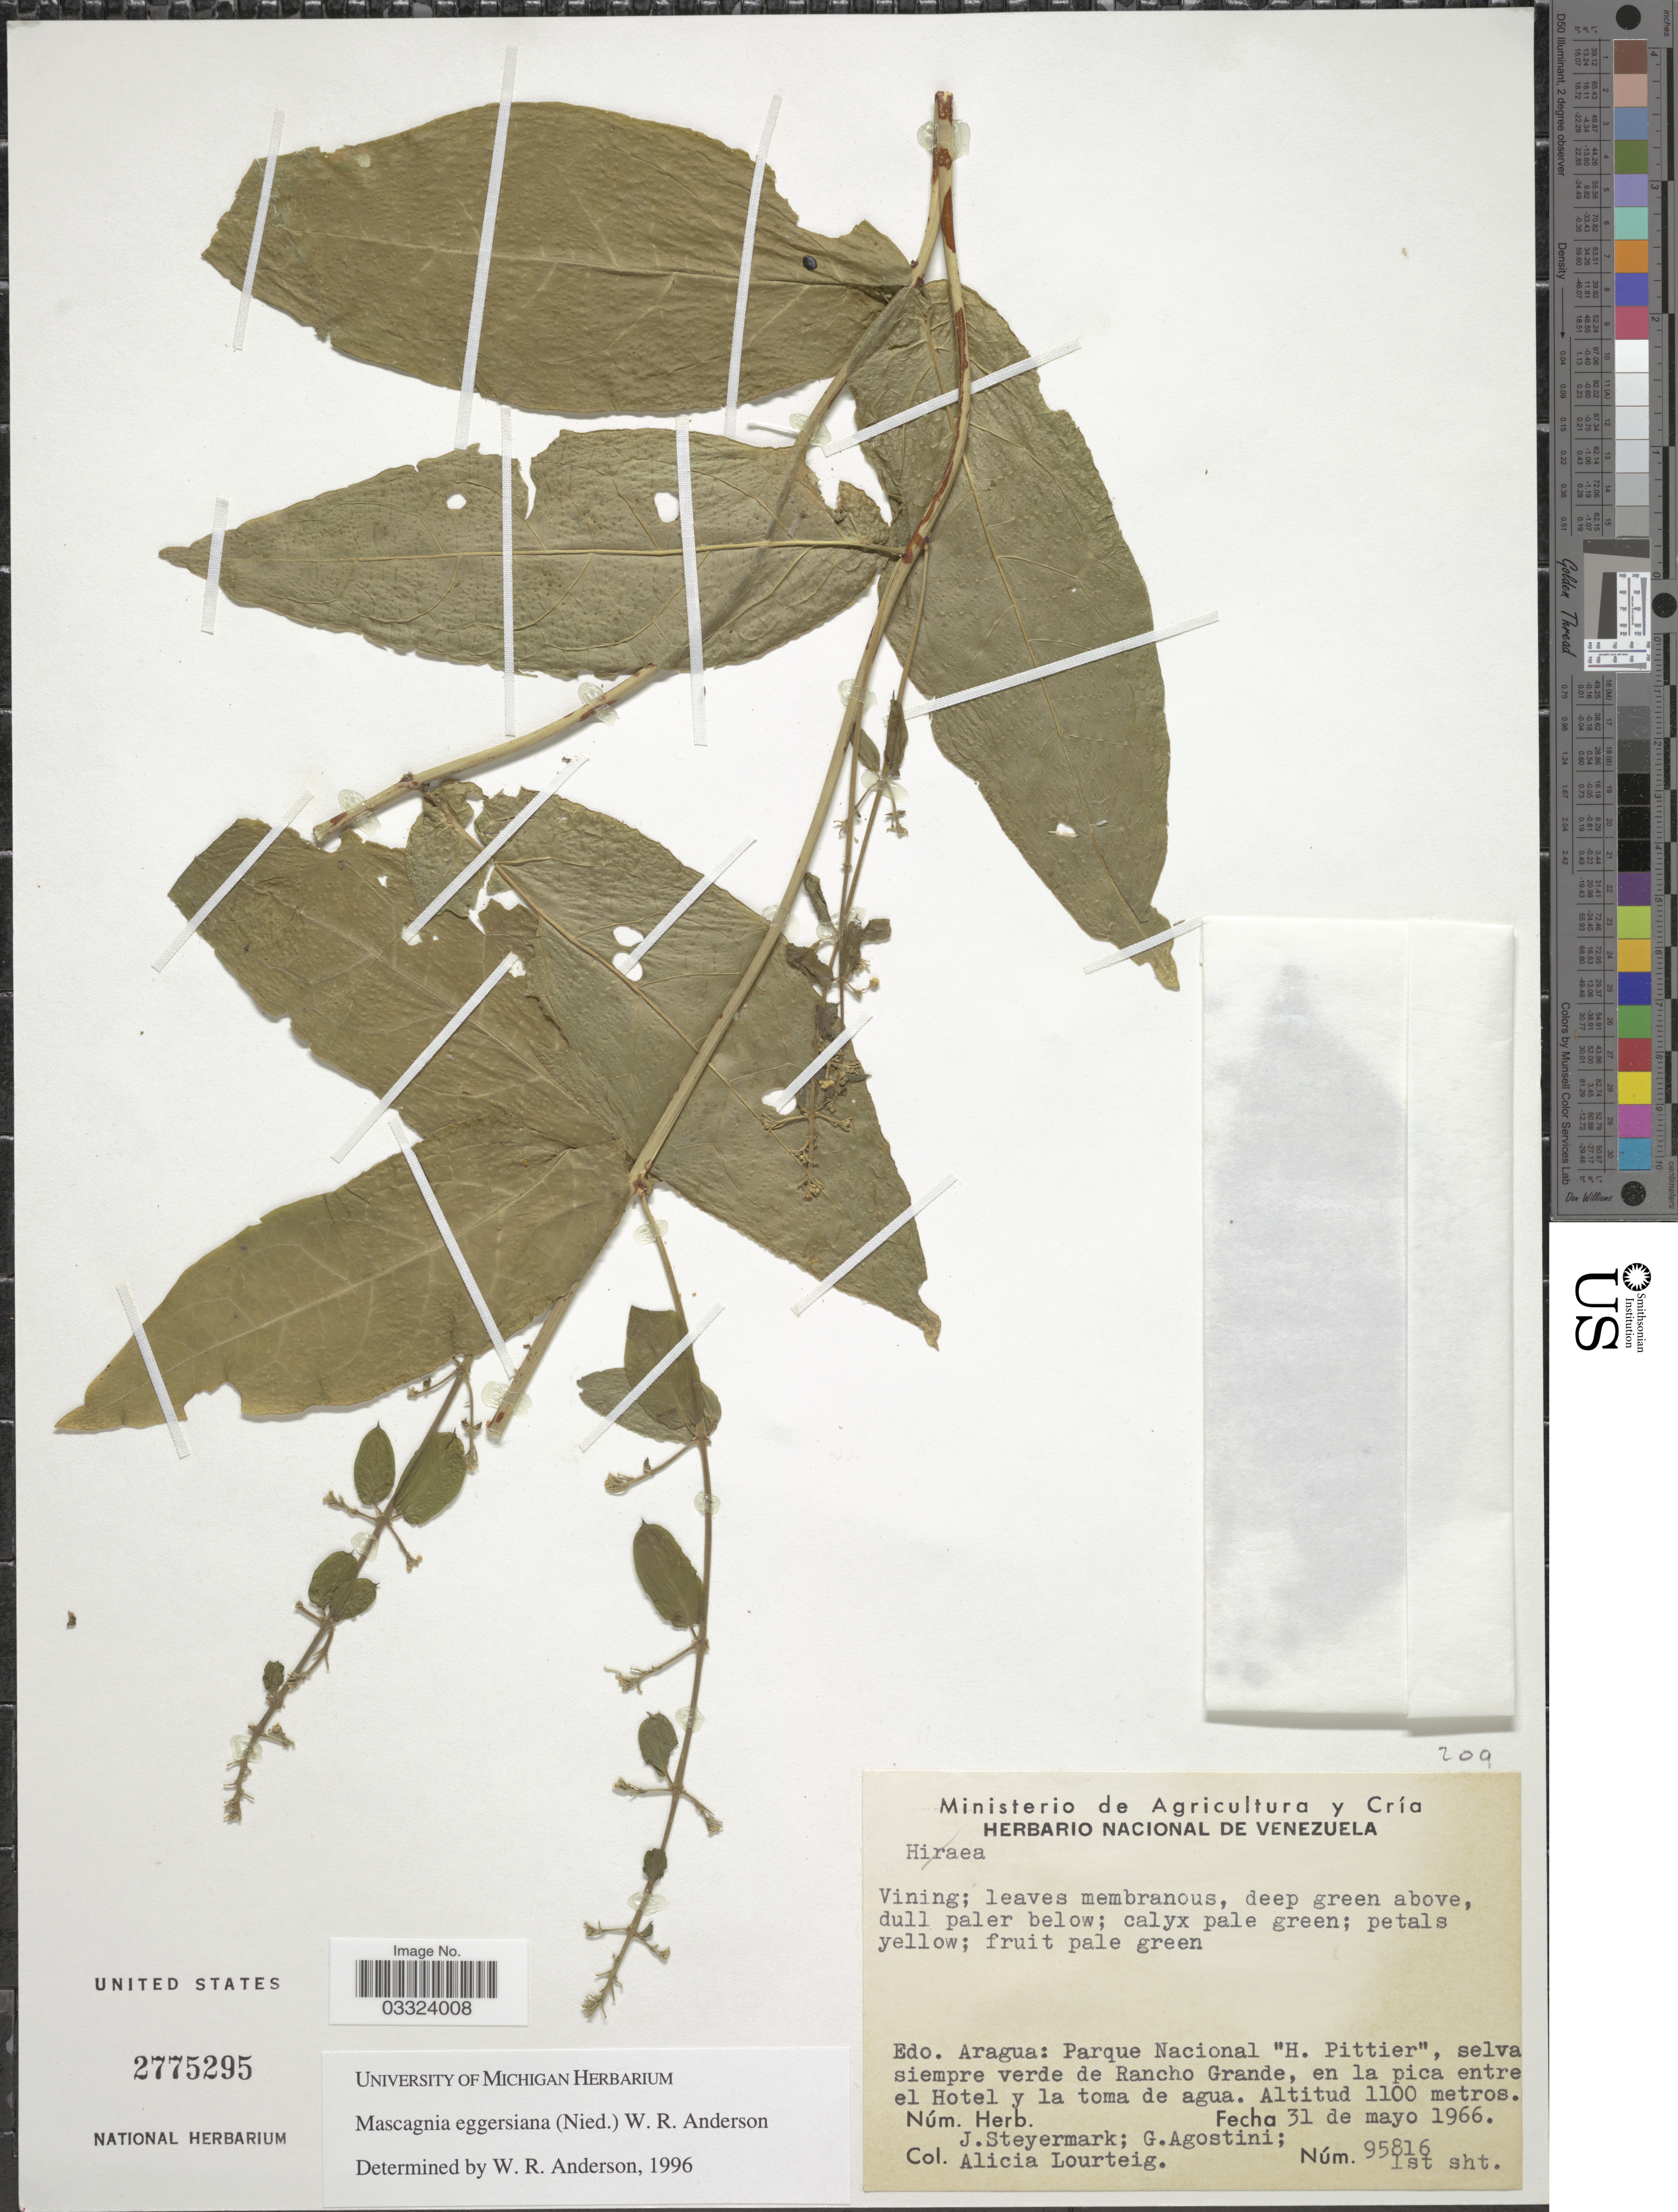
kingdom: Plantae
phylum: Tracheophyta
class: Magnoliopsida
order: Malpighiales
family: Malpighiaceae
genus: Mascagnia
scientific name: Mascagnia eggersiana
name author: (Nied.) W.R. Anderson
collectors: J. Steyermark, G. Agostini & A. Lourteig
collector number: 95816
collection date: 1966-05-31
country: Venezuela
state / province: Aragua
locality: Parque Nacional "H. Pittier", selva siempre verde de Rancho Grande, en la pica entre el Hotel y la toma de agua.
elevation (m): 1100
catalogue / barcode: US 2775295